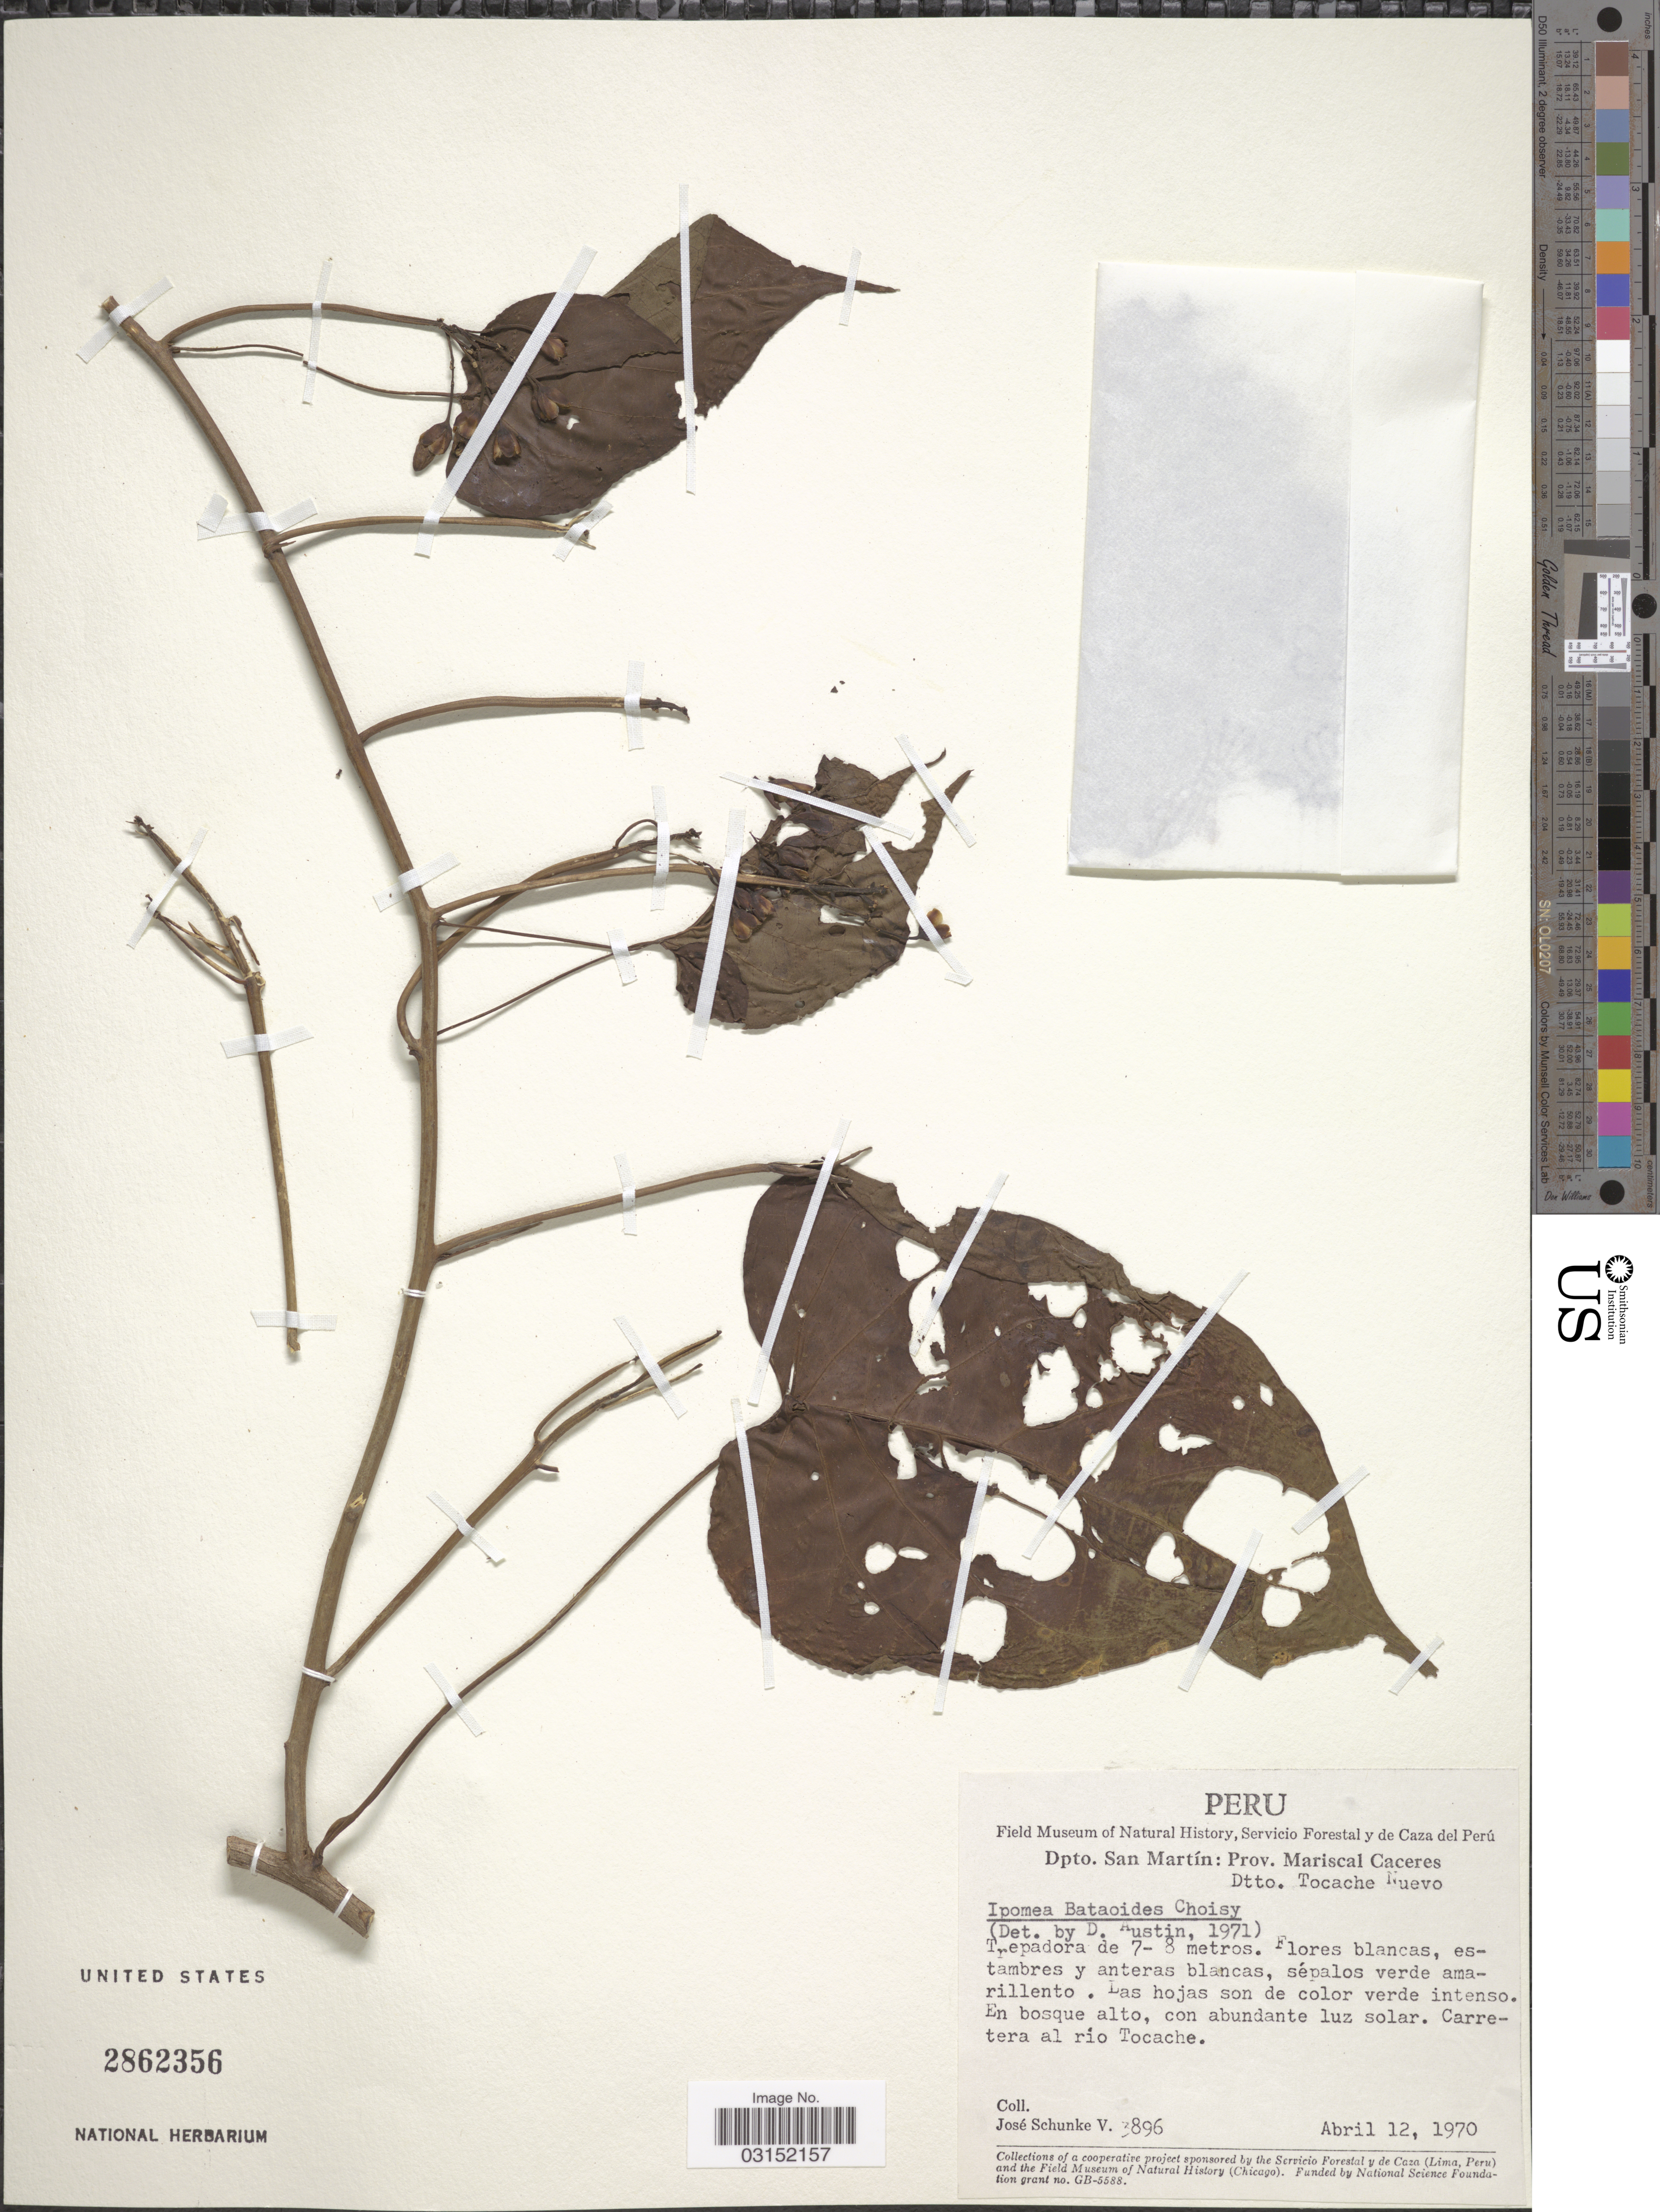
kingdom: Plantae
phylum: Tracheophyta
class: Magnoliopsida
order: Solanales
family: Convolvulaceae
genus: Ipomoea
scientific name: Ipomoea batatoides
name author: Choisy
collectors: J. Schunke Vigo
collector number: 3896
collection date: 1970-04-12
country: Peru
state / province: San Martín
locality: Dpto. San Martín: Prov. Mariscal Caceres, Dtto. Tocache Nuevo. Carretera al río Tocache.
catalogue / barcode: US 2862356